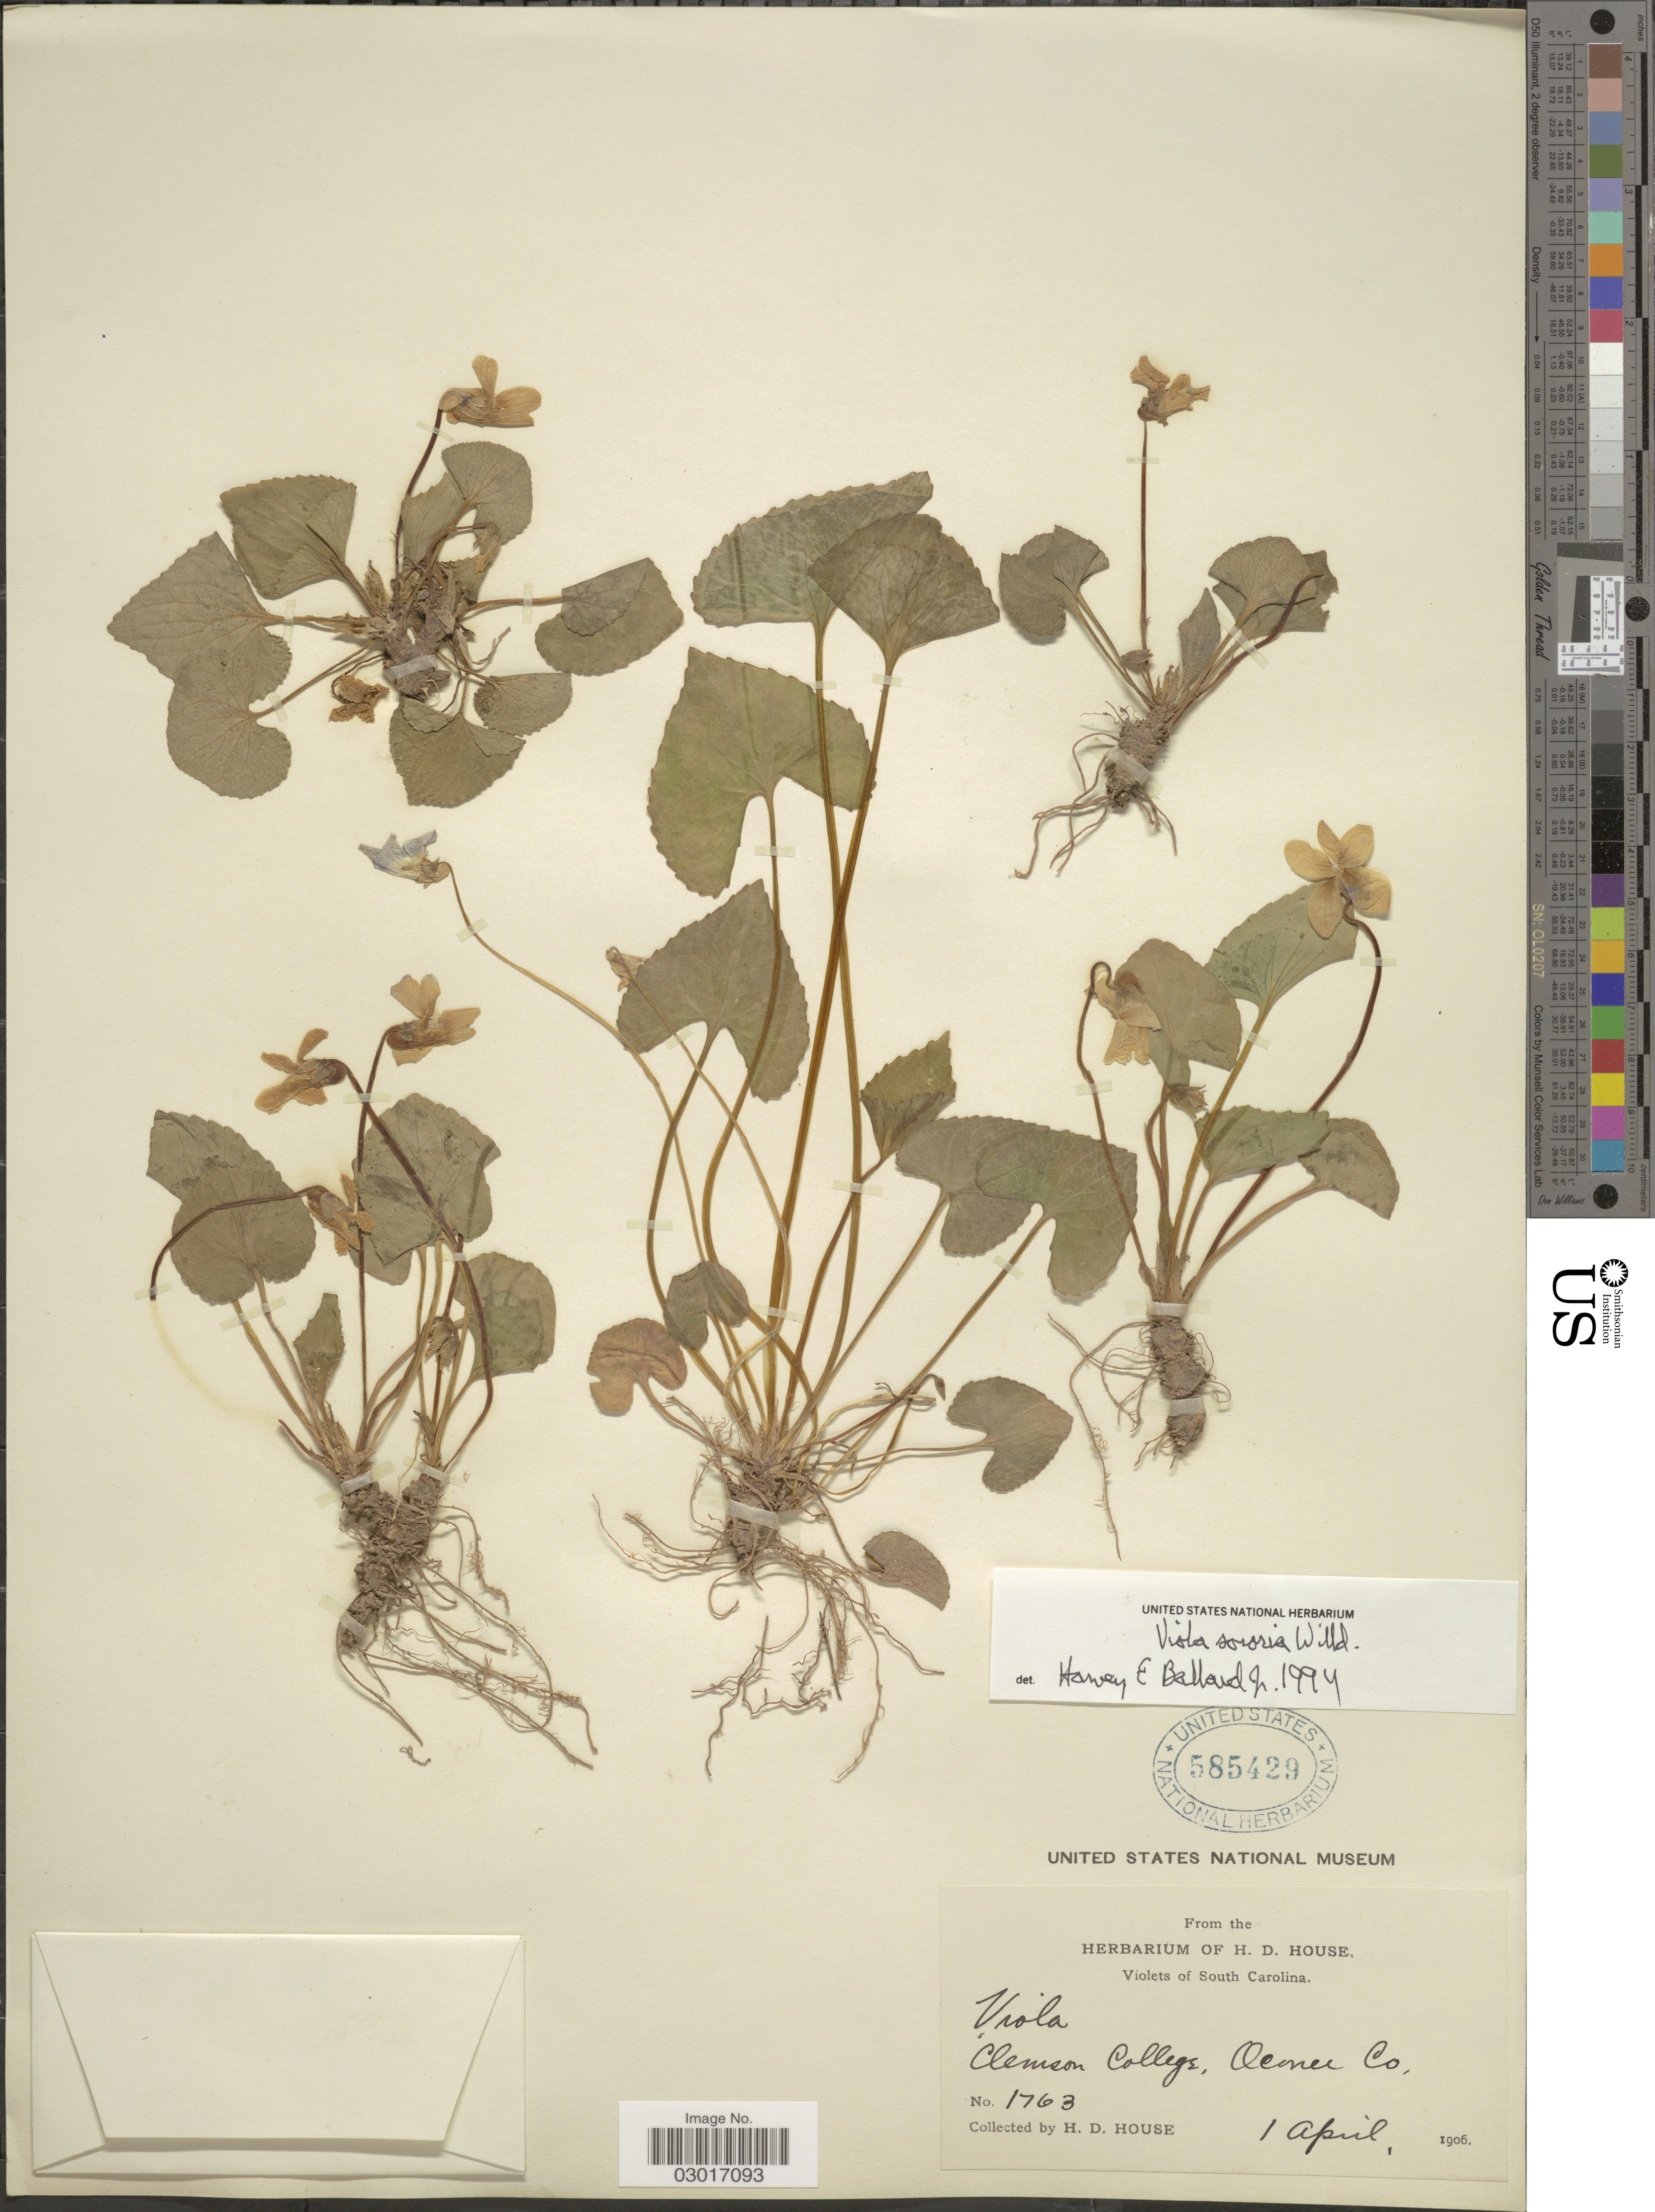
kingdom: Plantae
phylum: Tracheophyta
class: Magnoliopsida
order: Malpighiales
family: Violaceae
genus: Viola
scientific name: Viola sororia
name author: Willd.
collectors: H. D. House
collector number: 1763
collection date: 1906-04-01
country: United States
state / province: South Carolina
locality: Clemson College, Oconee Co.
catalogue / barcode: US 585429